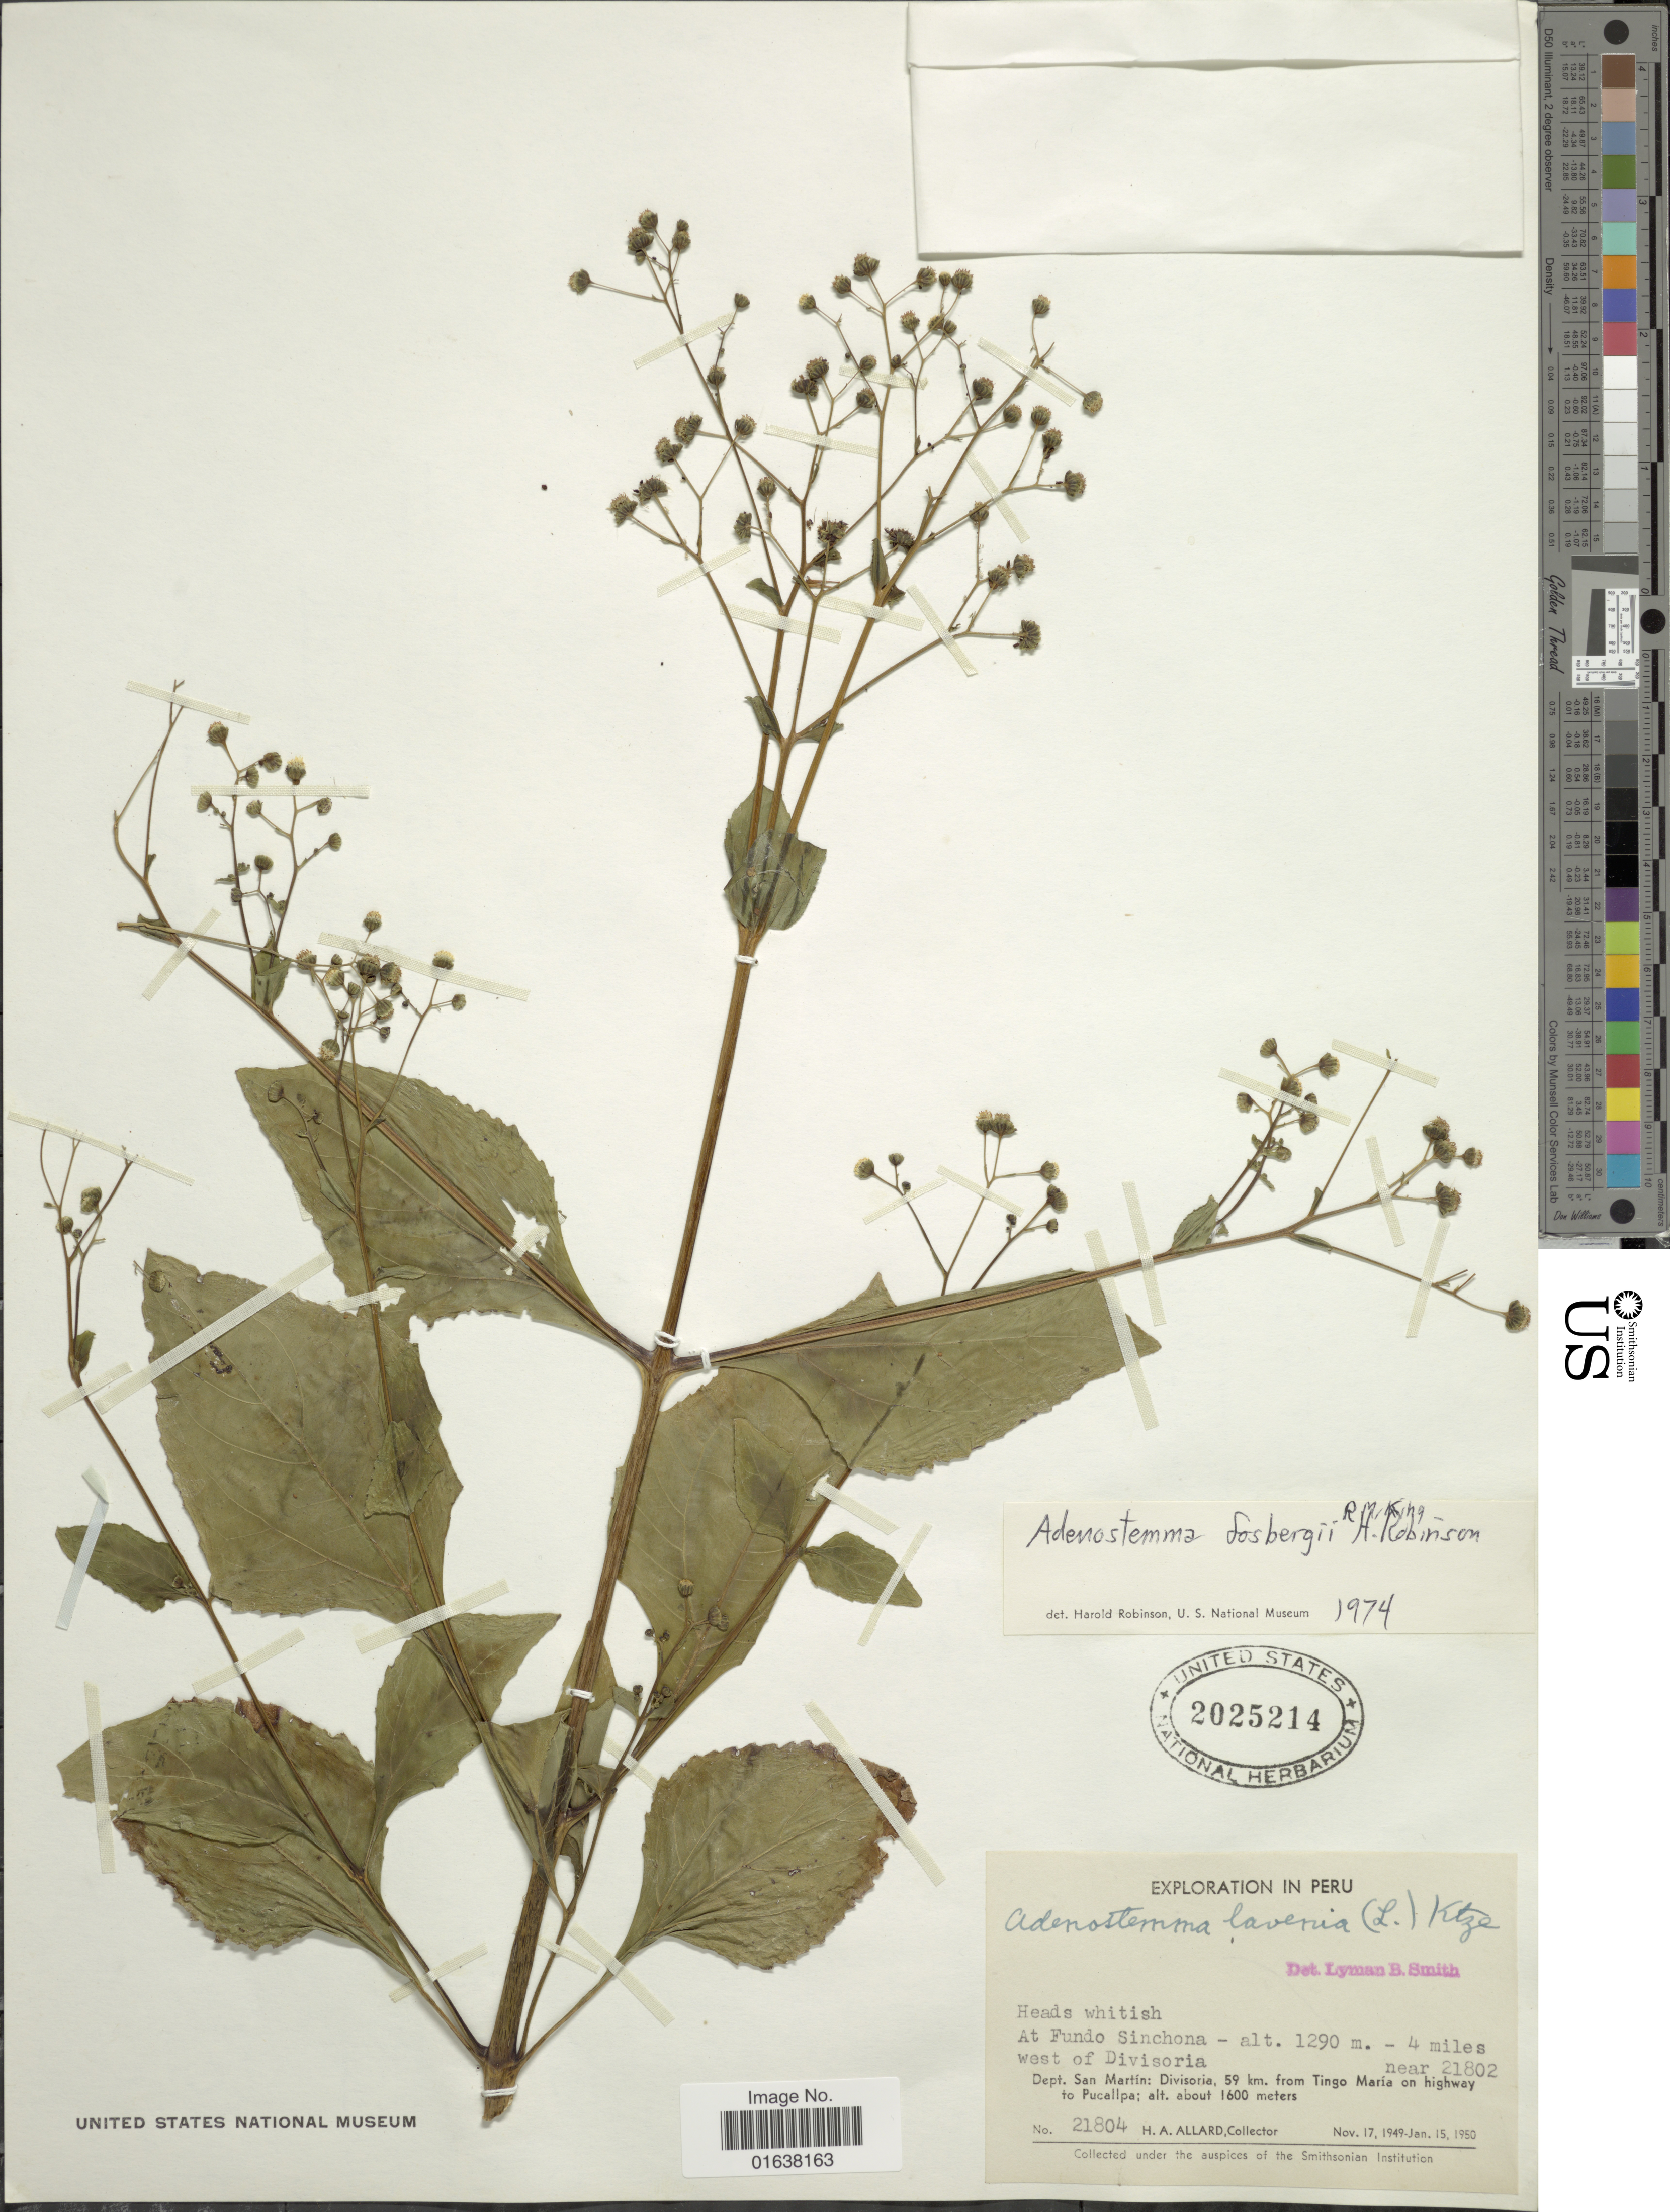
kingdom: Plantae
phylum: Tracheophyta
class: Magnoliopsida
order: Asterales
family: Asteraceae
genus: Adenostemma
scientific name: Adenostemma fosbergii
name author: R.M. King & H. Rob.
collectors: H. A. Allard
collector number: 21804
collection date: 1950-01-15/1950-11-17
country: Peru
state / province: San Martín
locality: Dept. San Martin: Divisoria, 59 km from Tingo Maria on highway to Pucallpa, near 21802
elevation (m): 1600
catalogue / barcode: US 2025214